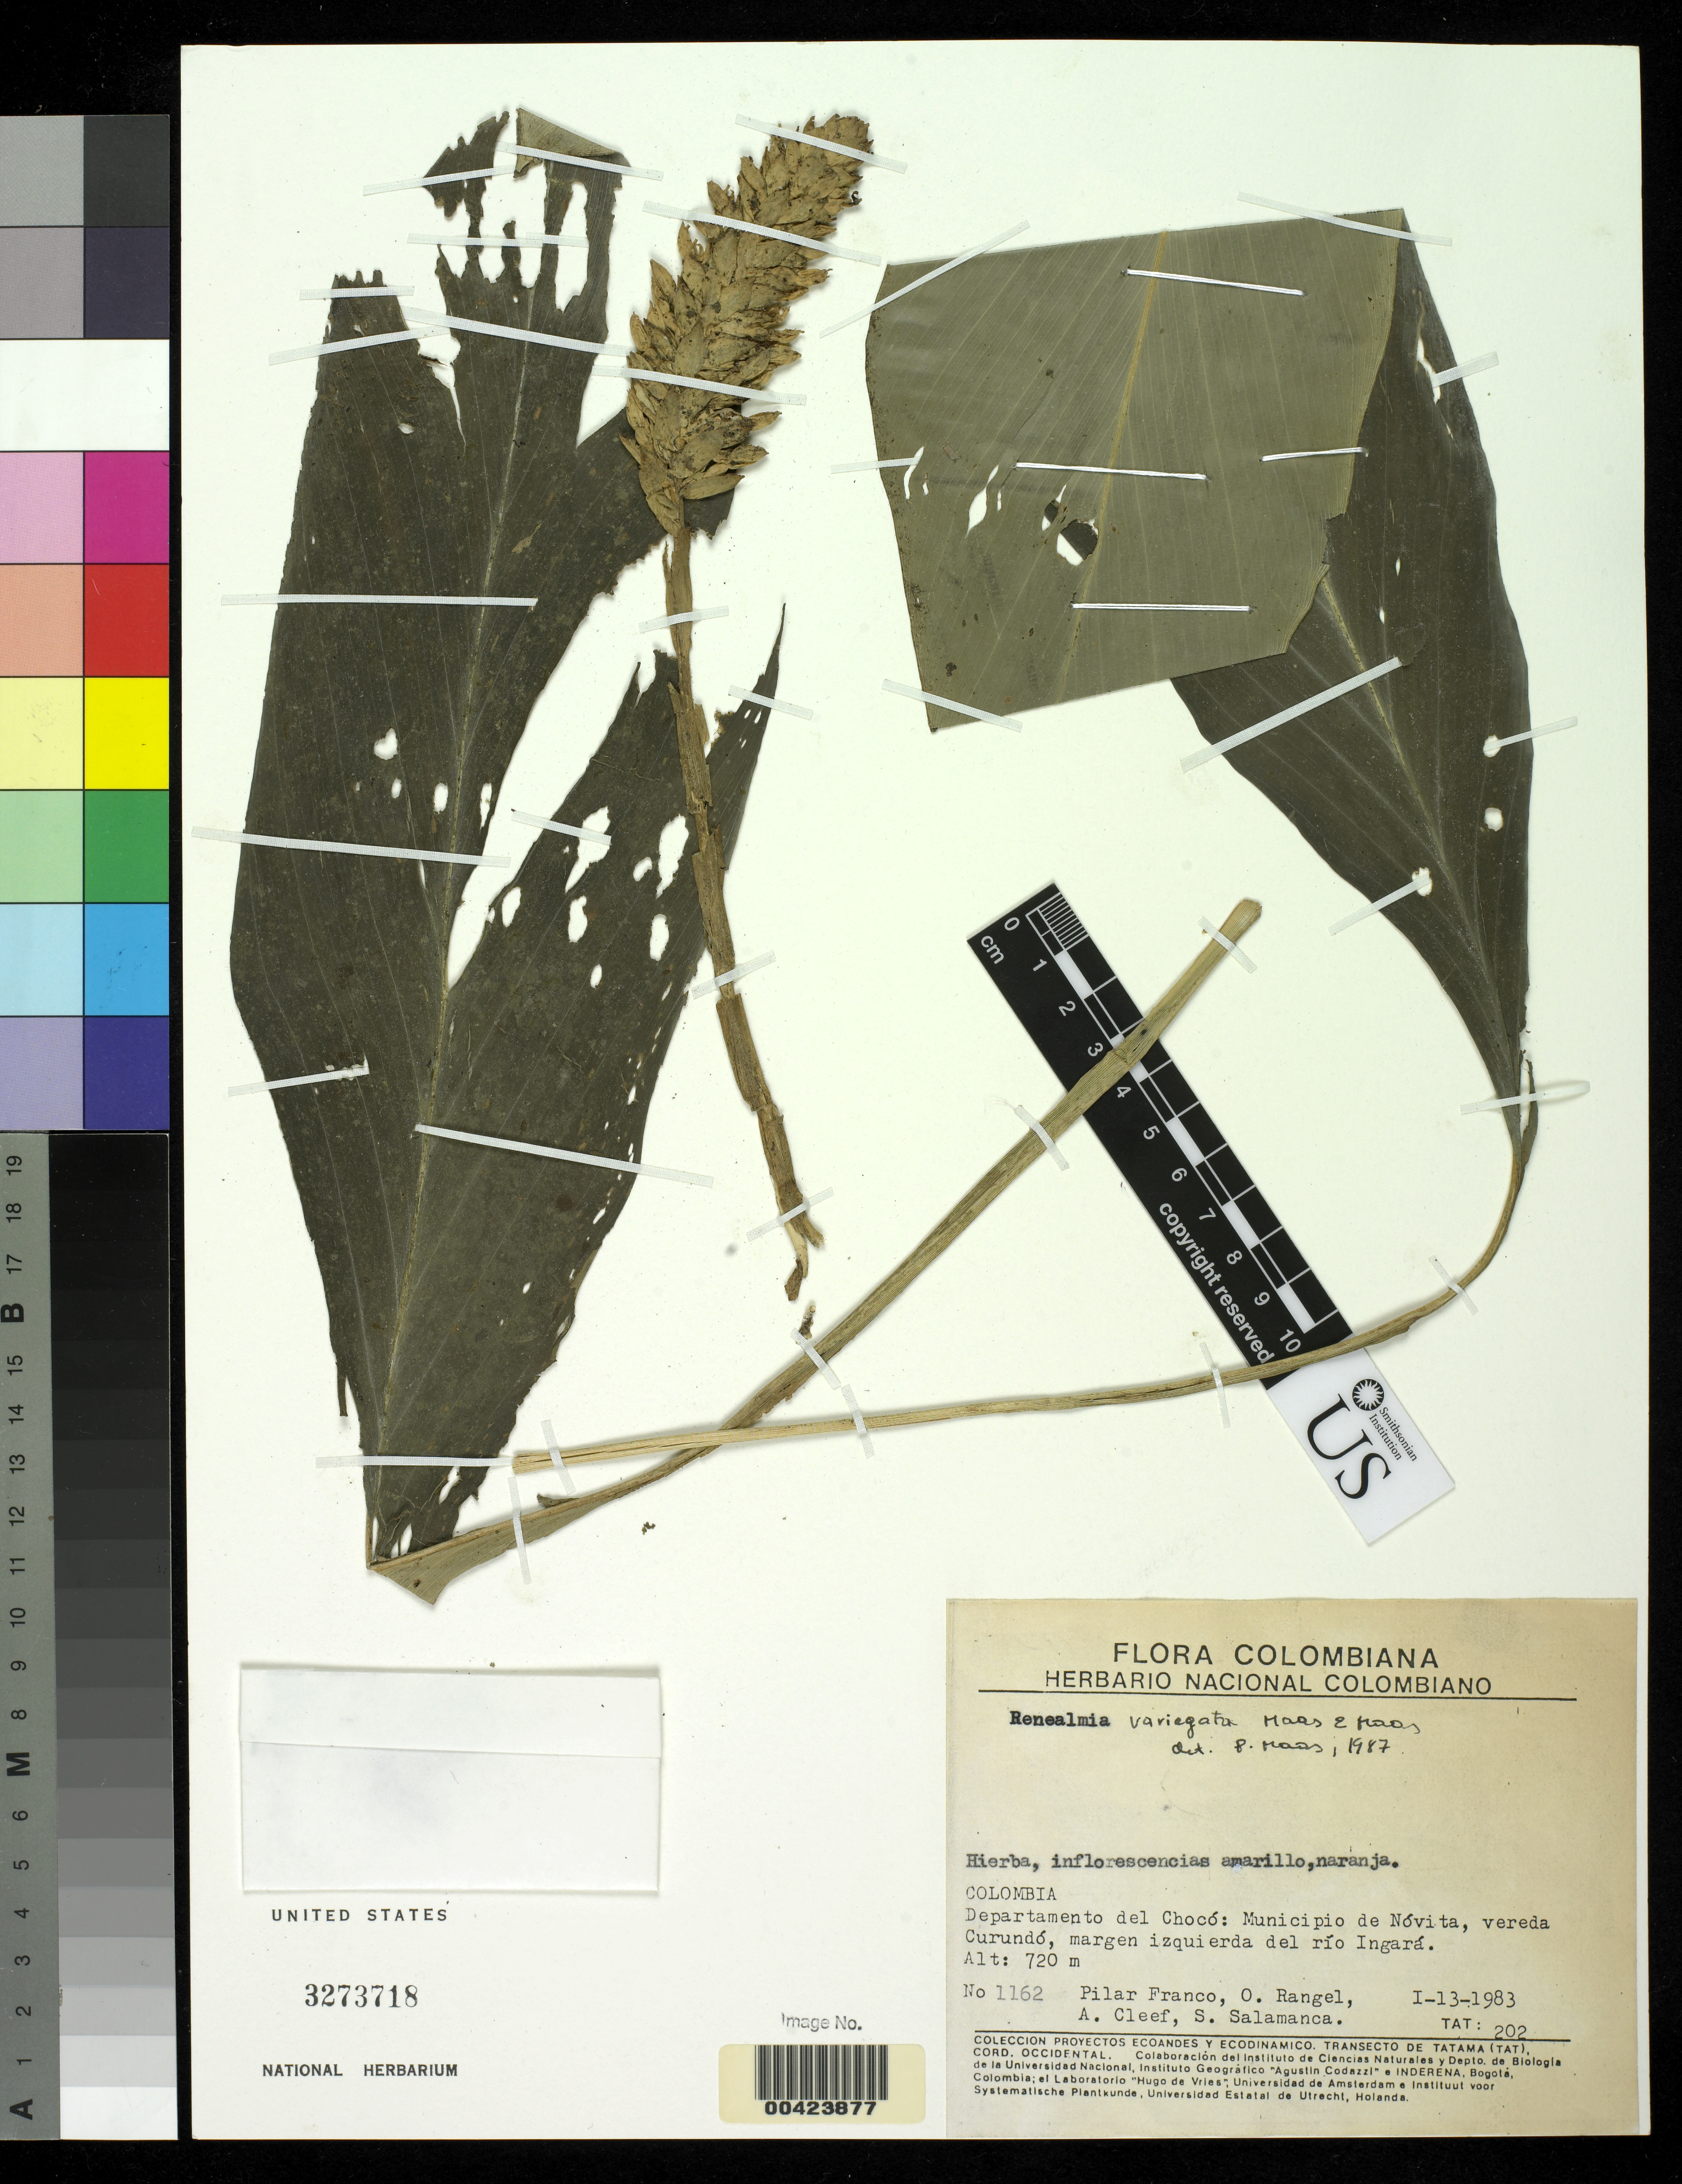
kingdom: Plantae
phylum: Tracheophyta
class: Liliopsida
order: Zingiberales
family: Zingiberaceae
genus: Renealmia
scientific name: Renealmia variegata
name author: Maas & H. Maas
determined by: Maas, Paul J. M.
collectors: P. Franco Roselli, J. O. Rangel Ch., A. M. Cleef & S. Salamanca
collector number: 1162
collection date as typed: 13 Jan 1983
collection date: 1983-01-13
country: Colombia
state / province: Chocó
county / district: Nóvita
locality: Curundo; Rio Ingara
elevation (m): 720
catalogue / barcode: US 3273718